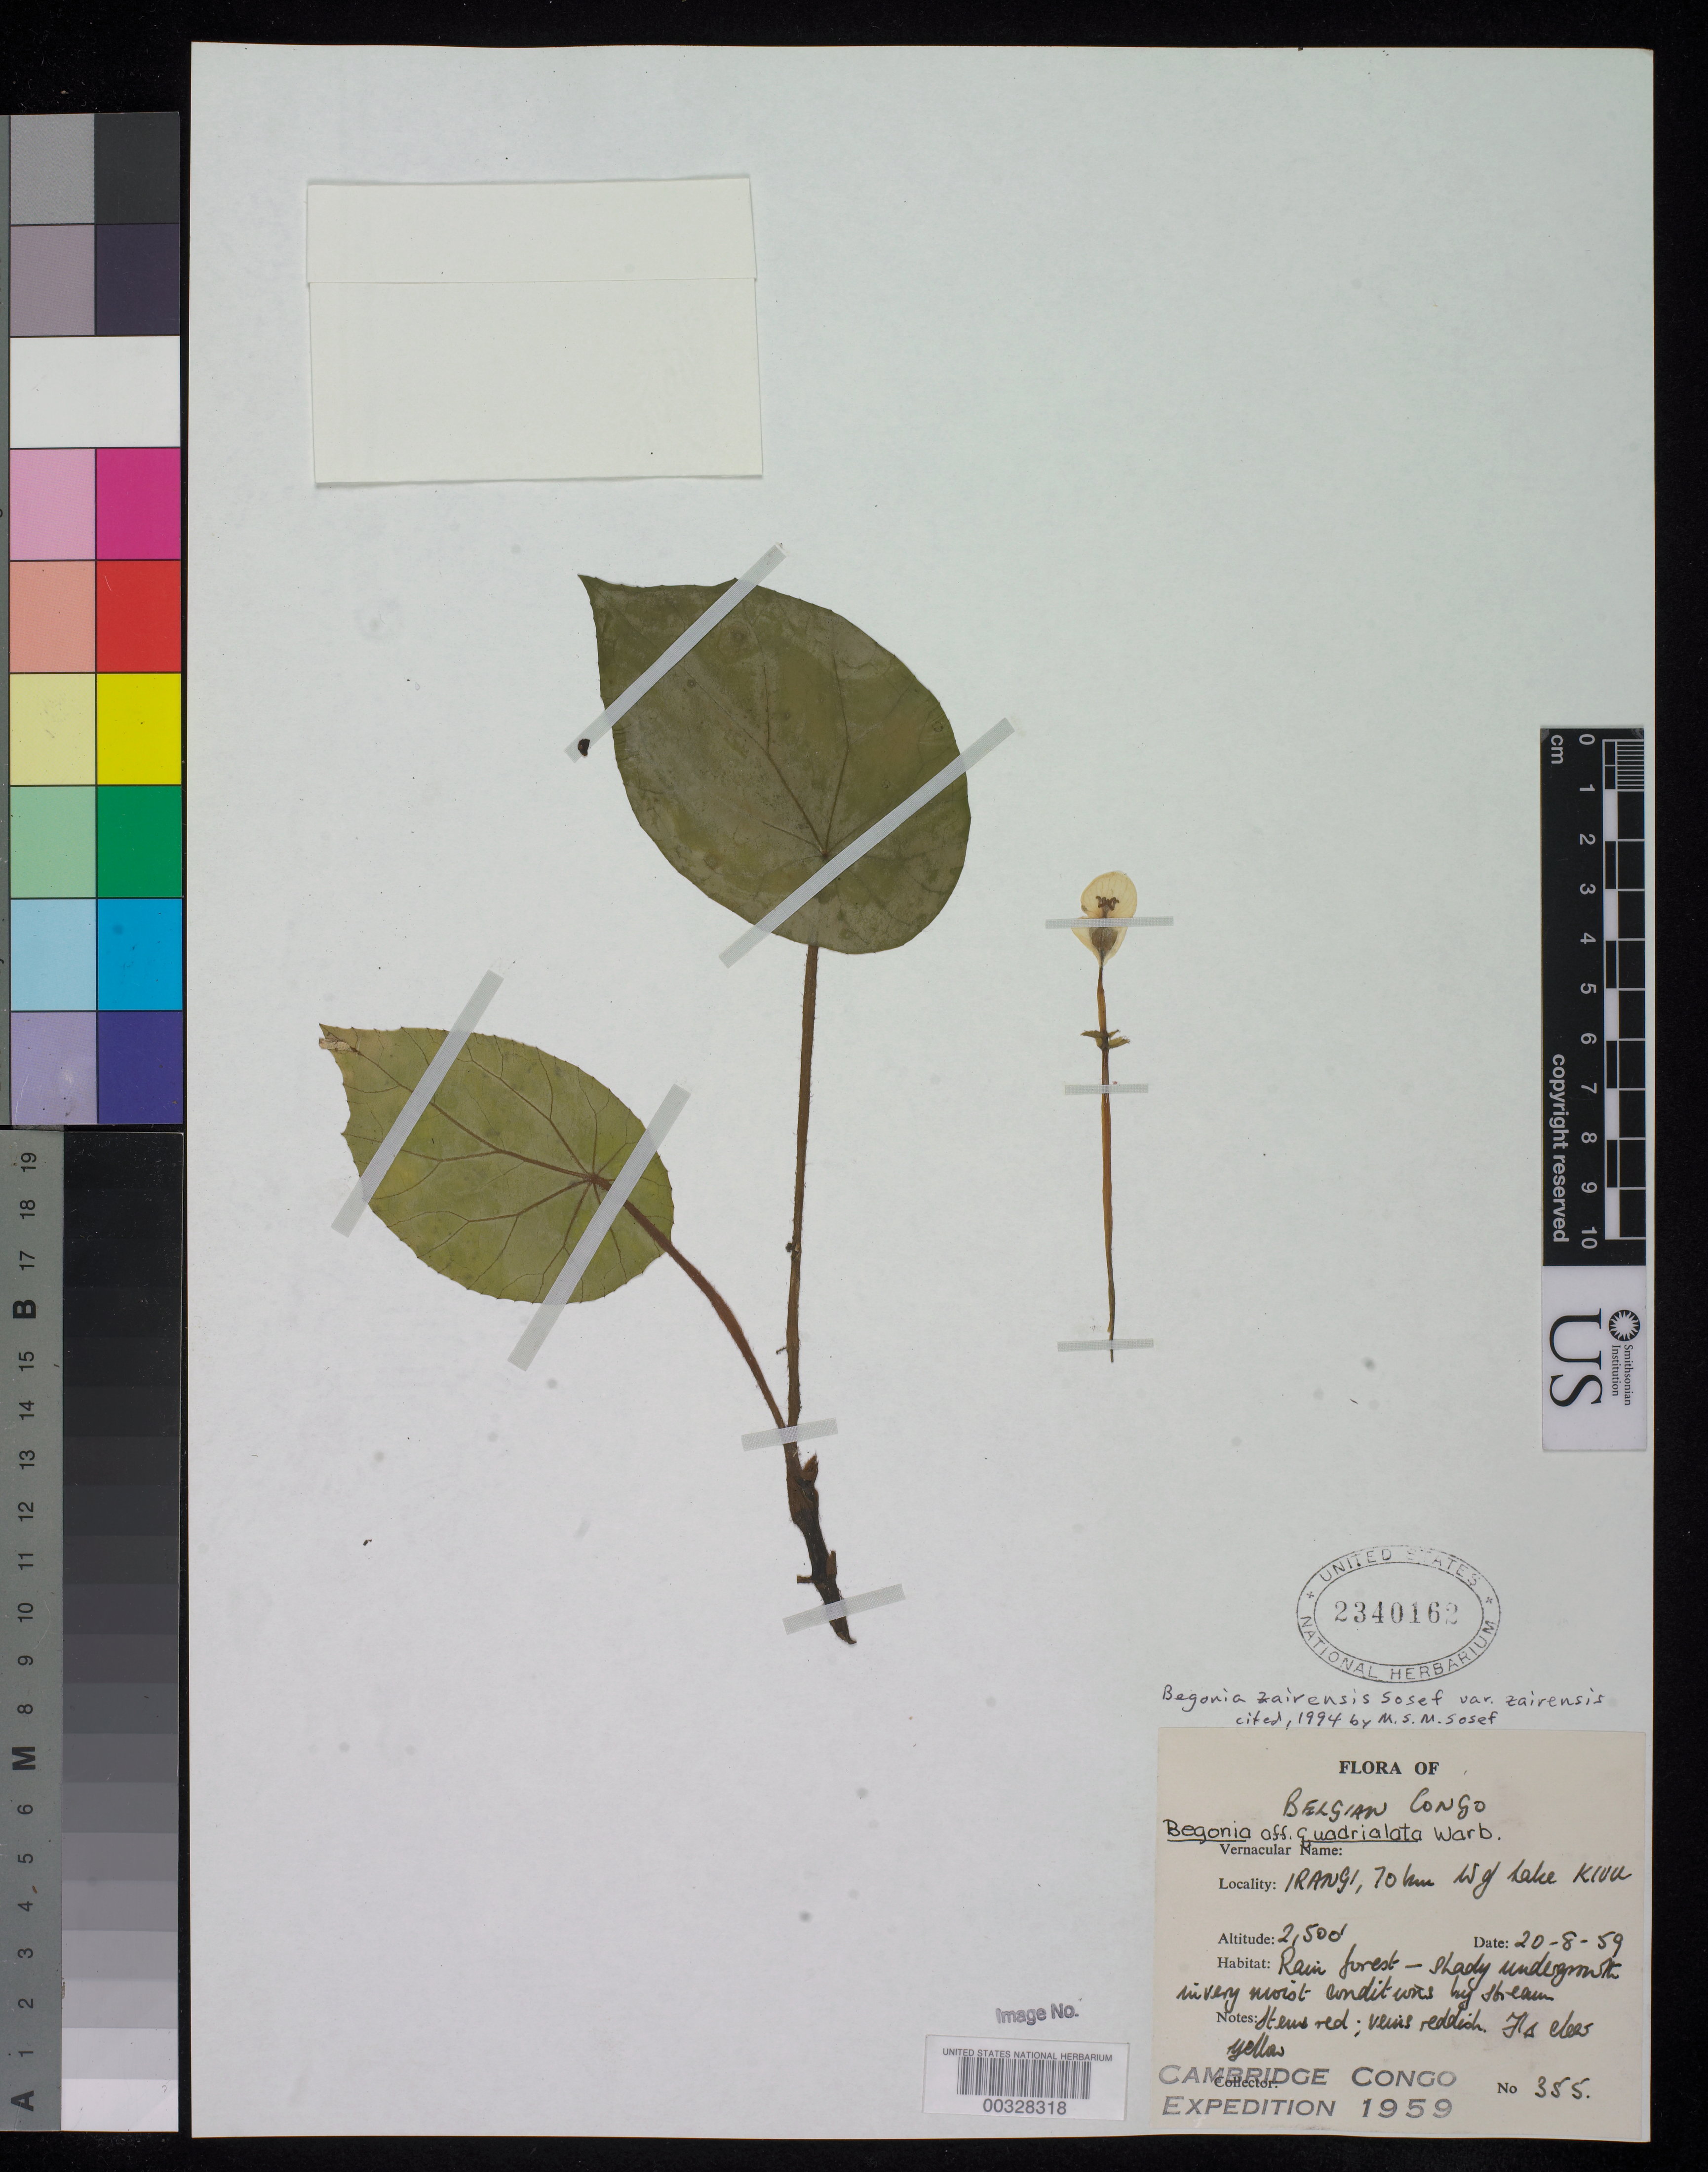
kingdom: Plantae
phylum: Tracheophyta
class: Magnoliopsida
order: Cucurbitales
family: Begoniaceae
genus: Begonia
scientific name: Begonia zairensis var. zairensis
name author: Sosef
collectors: ex Cambridge Congo exped.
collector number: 355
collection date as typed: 20 Aug 1959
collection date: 1959-08-20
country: Congo, Democratic Republic of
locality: Irangi, 70 km nw of lake kivu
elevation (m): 762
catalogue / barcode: US 2340162